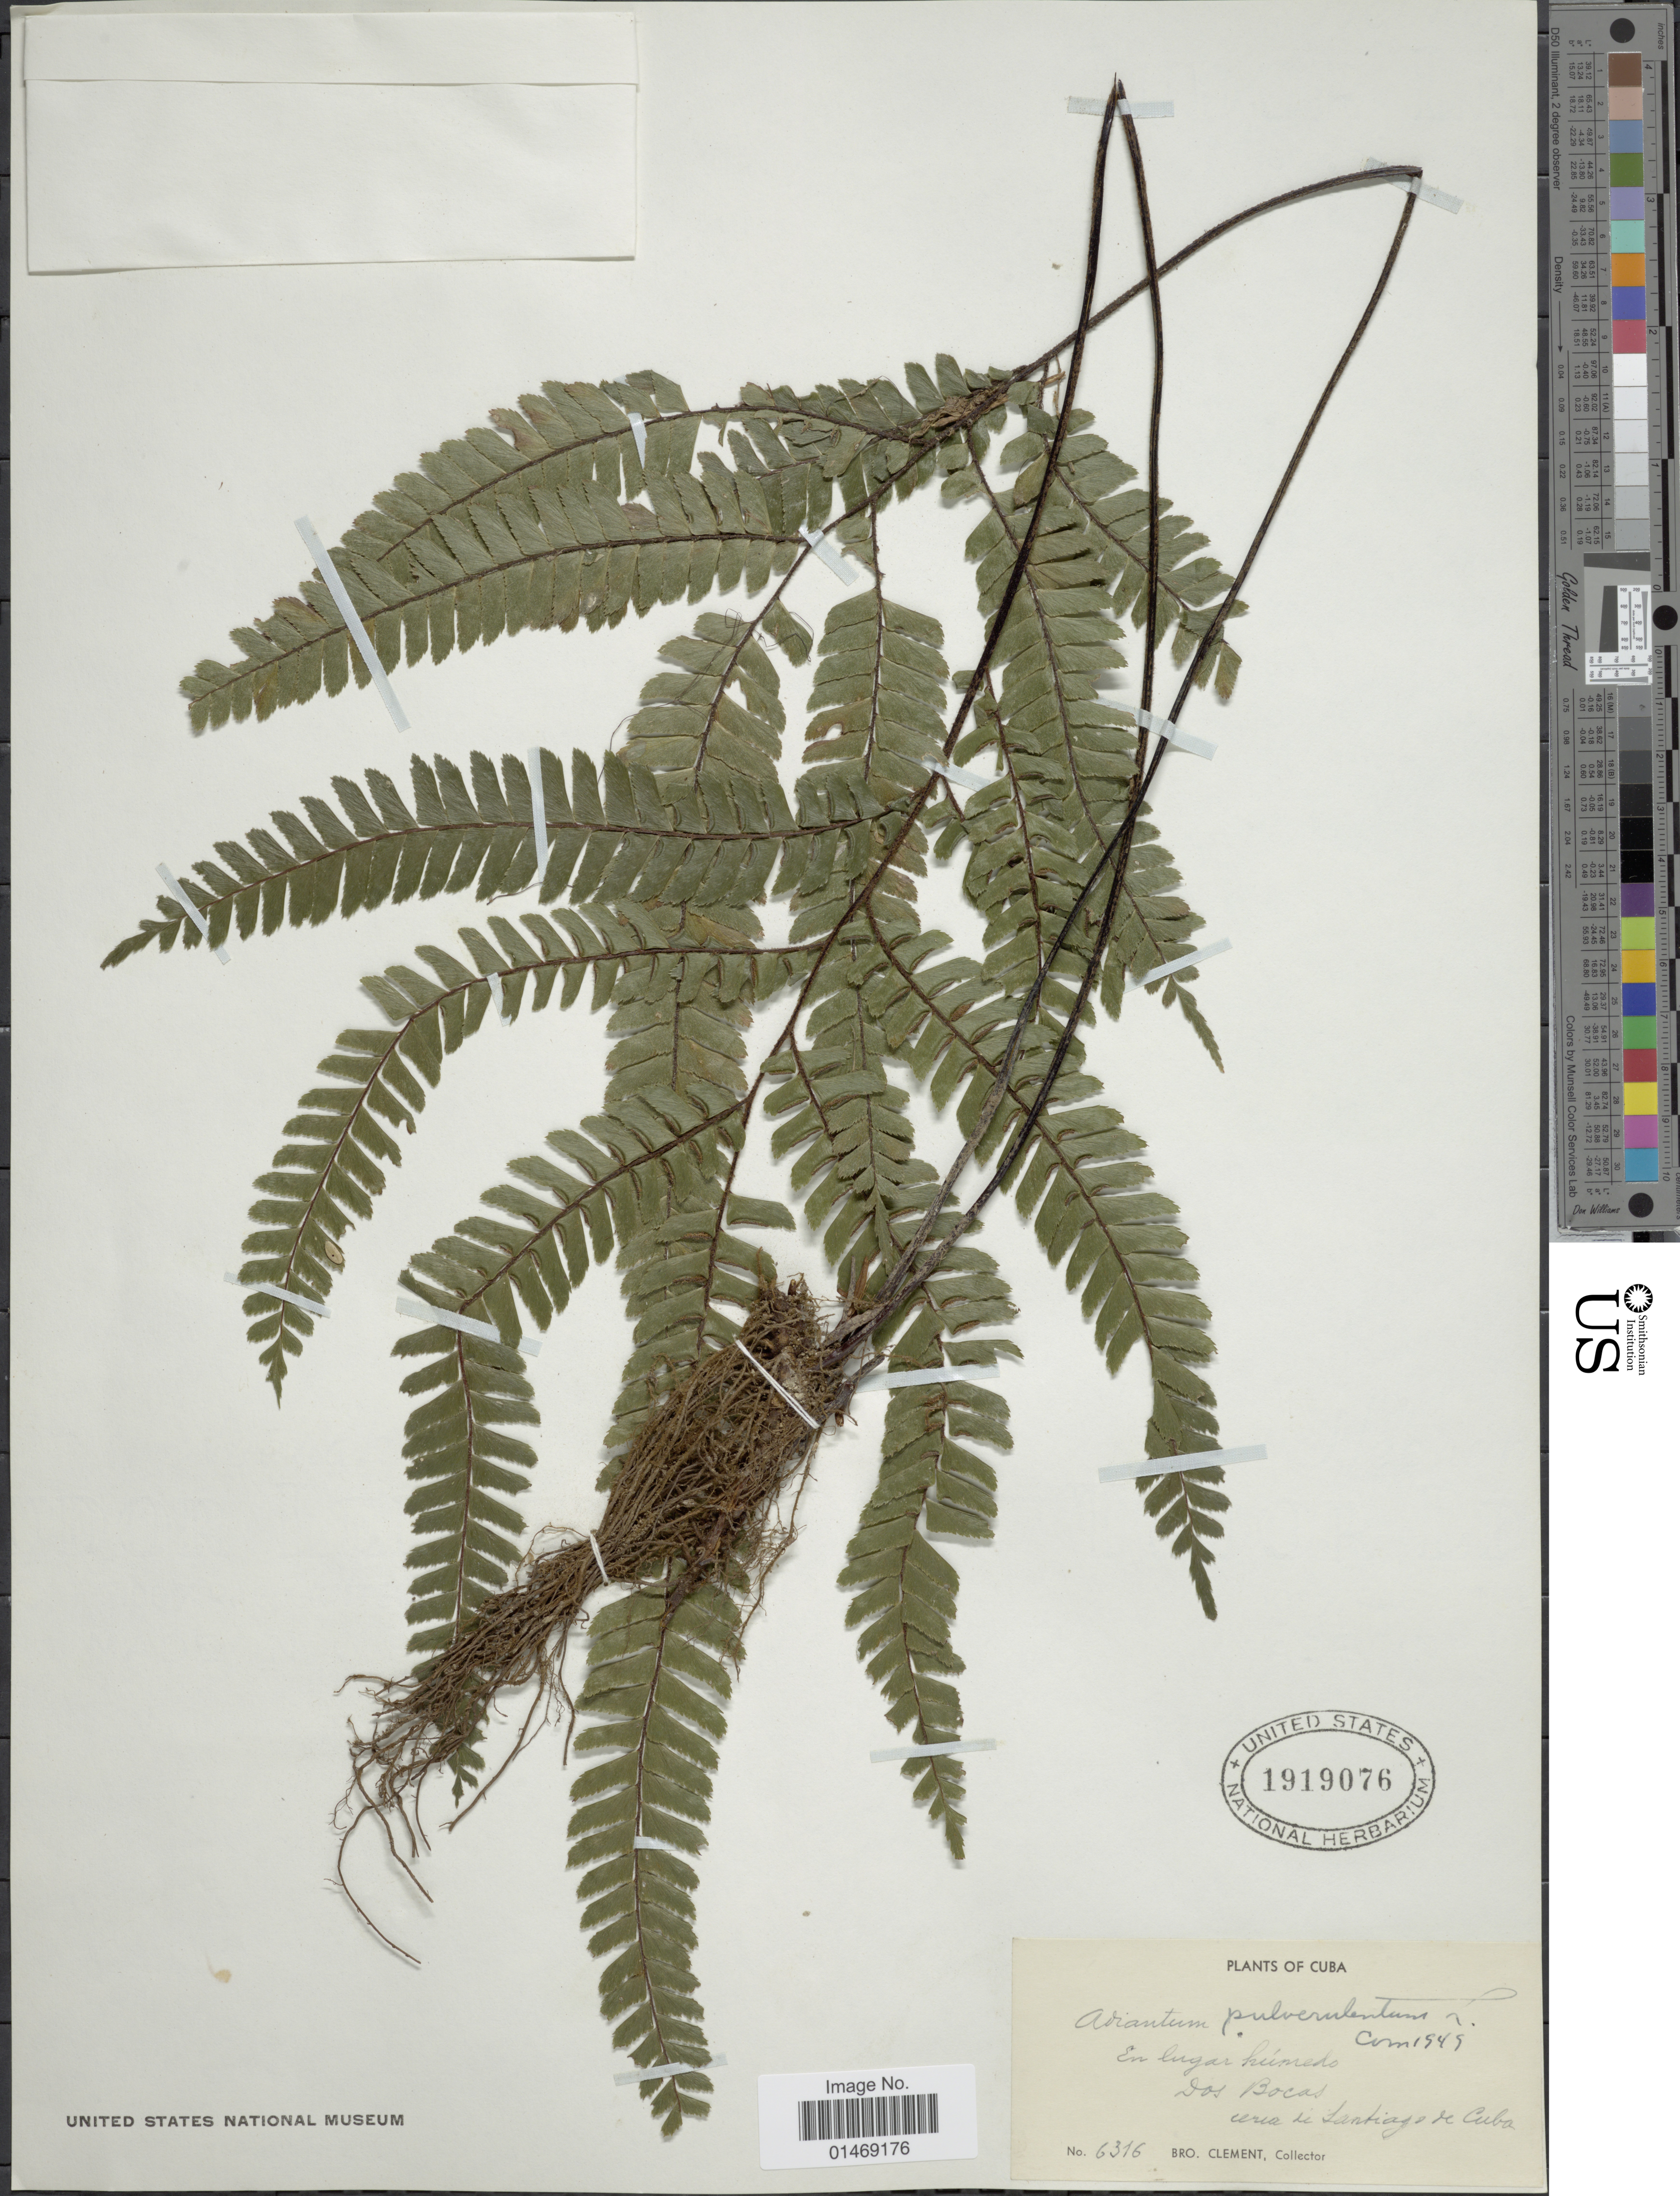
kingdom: Plantae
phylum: Tracheophyta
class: Polypodiopsida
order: Polypodiales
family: Pteridaceae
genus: Adiantum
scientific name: Adiantum pulverulentum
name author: L.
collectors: B. Clement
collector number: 6316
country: Cuba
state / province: Santiago de Cuba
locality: En lugar húmedo Dos Bocas cerca de Santiago de Cuba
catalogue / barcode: US 1919076